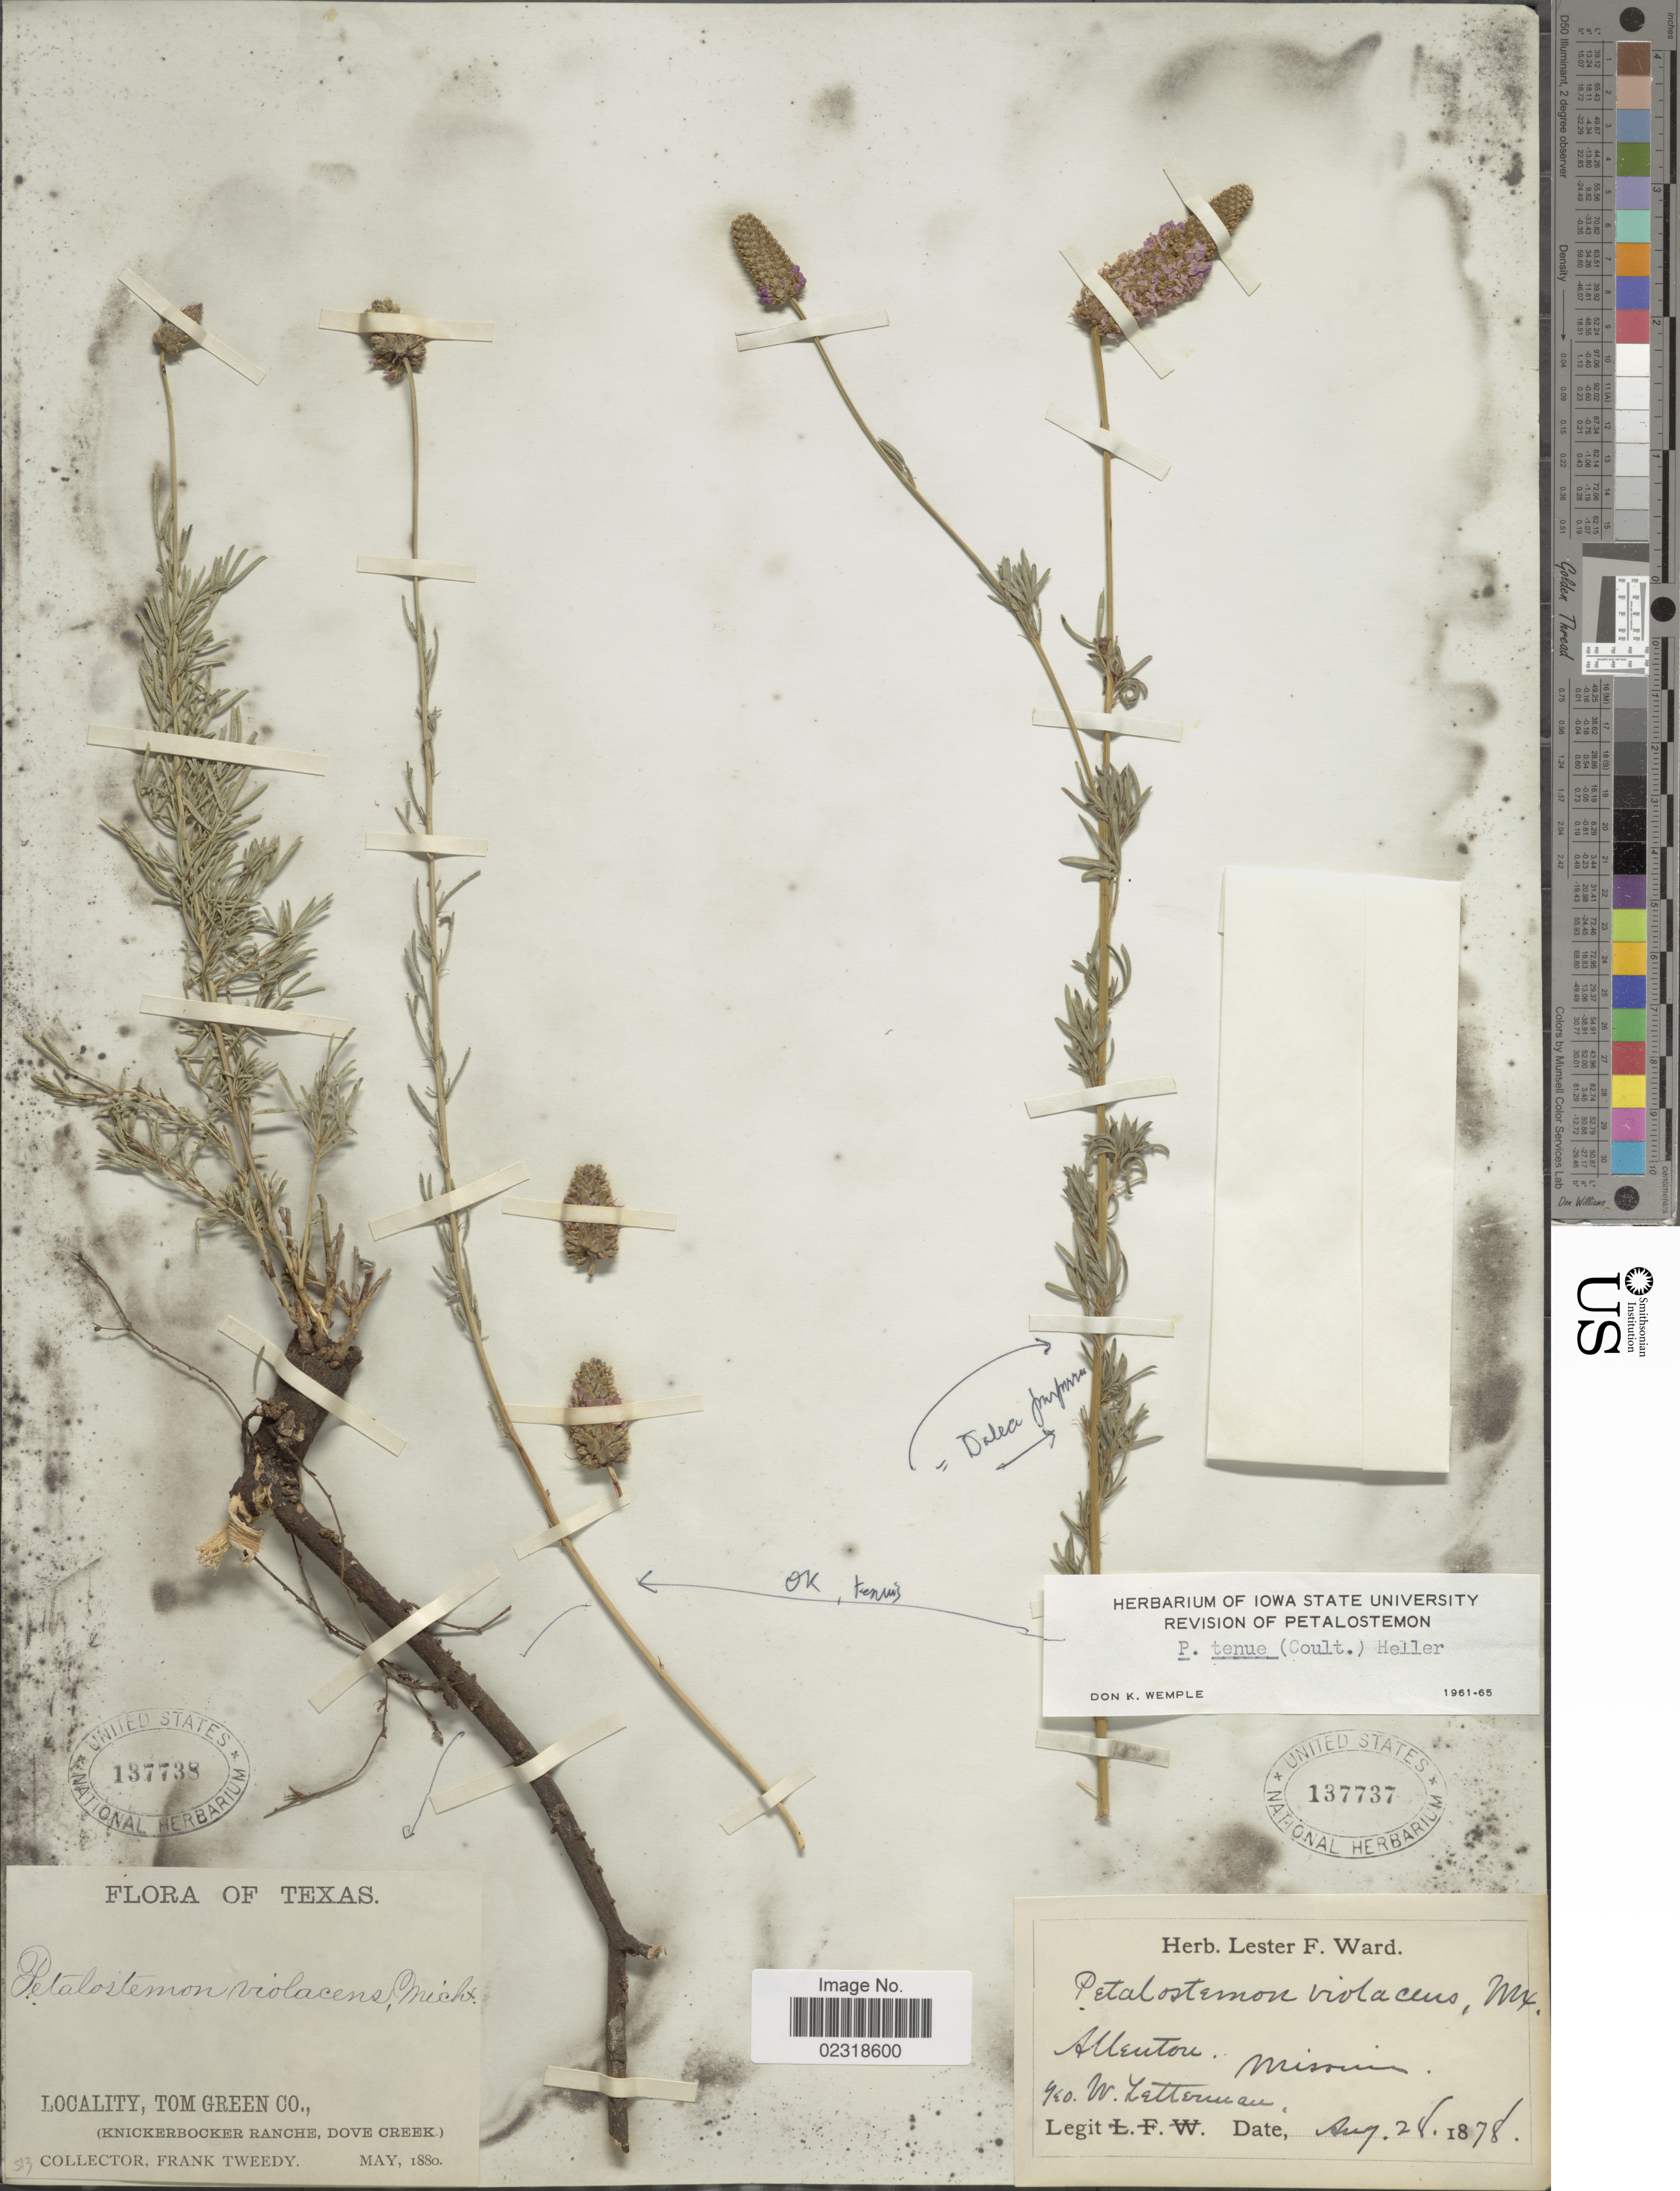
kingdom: Plantae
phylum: Tracheophyta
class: Magnoliopsida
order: Fabales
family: Fabaceae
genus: Dalea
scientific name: Dalea tenuis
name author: (J.M. Coult.) Shinners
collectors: G. W. Letterman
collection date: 1878-08-24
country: United States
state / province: Missouri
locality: Allenton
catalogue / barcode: US 137737